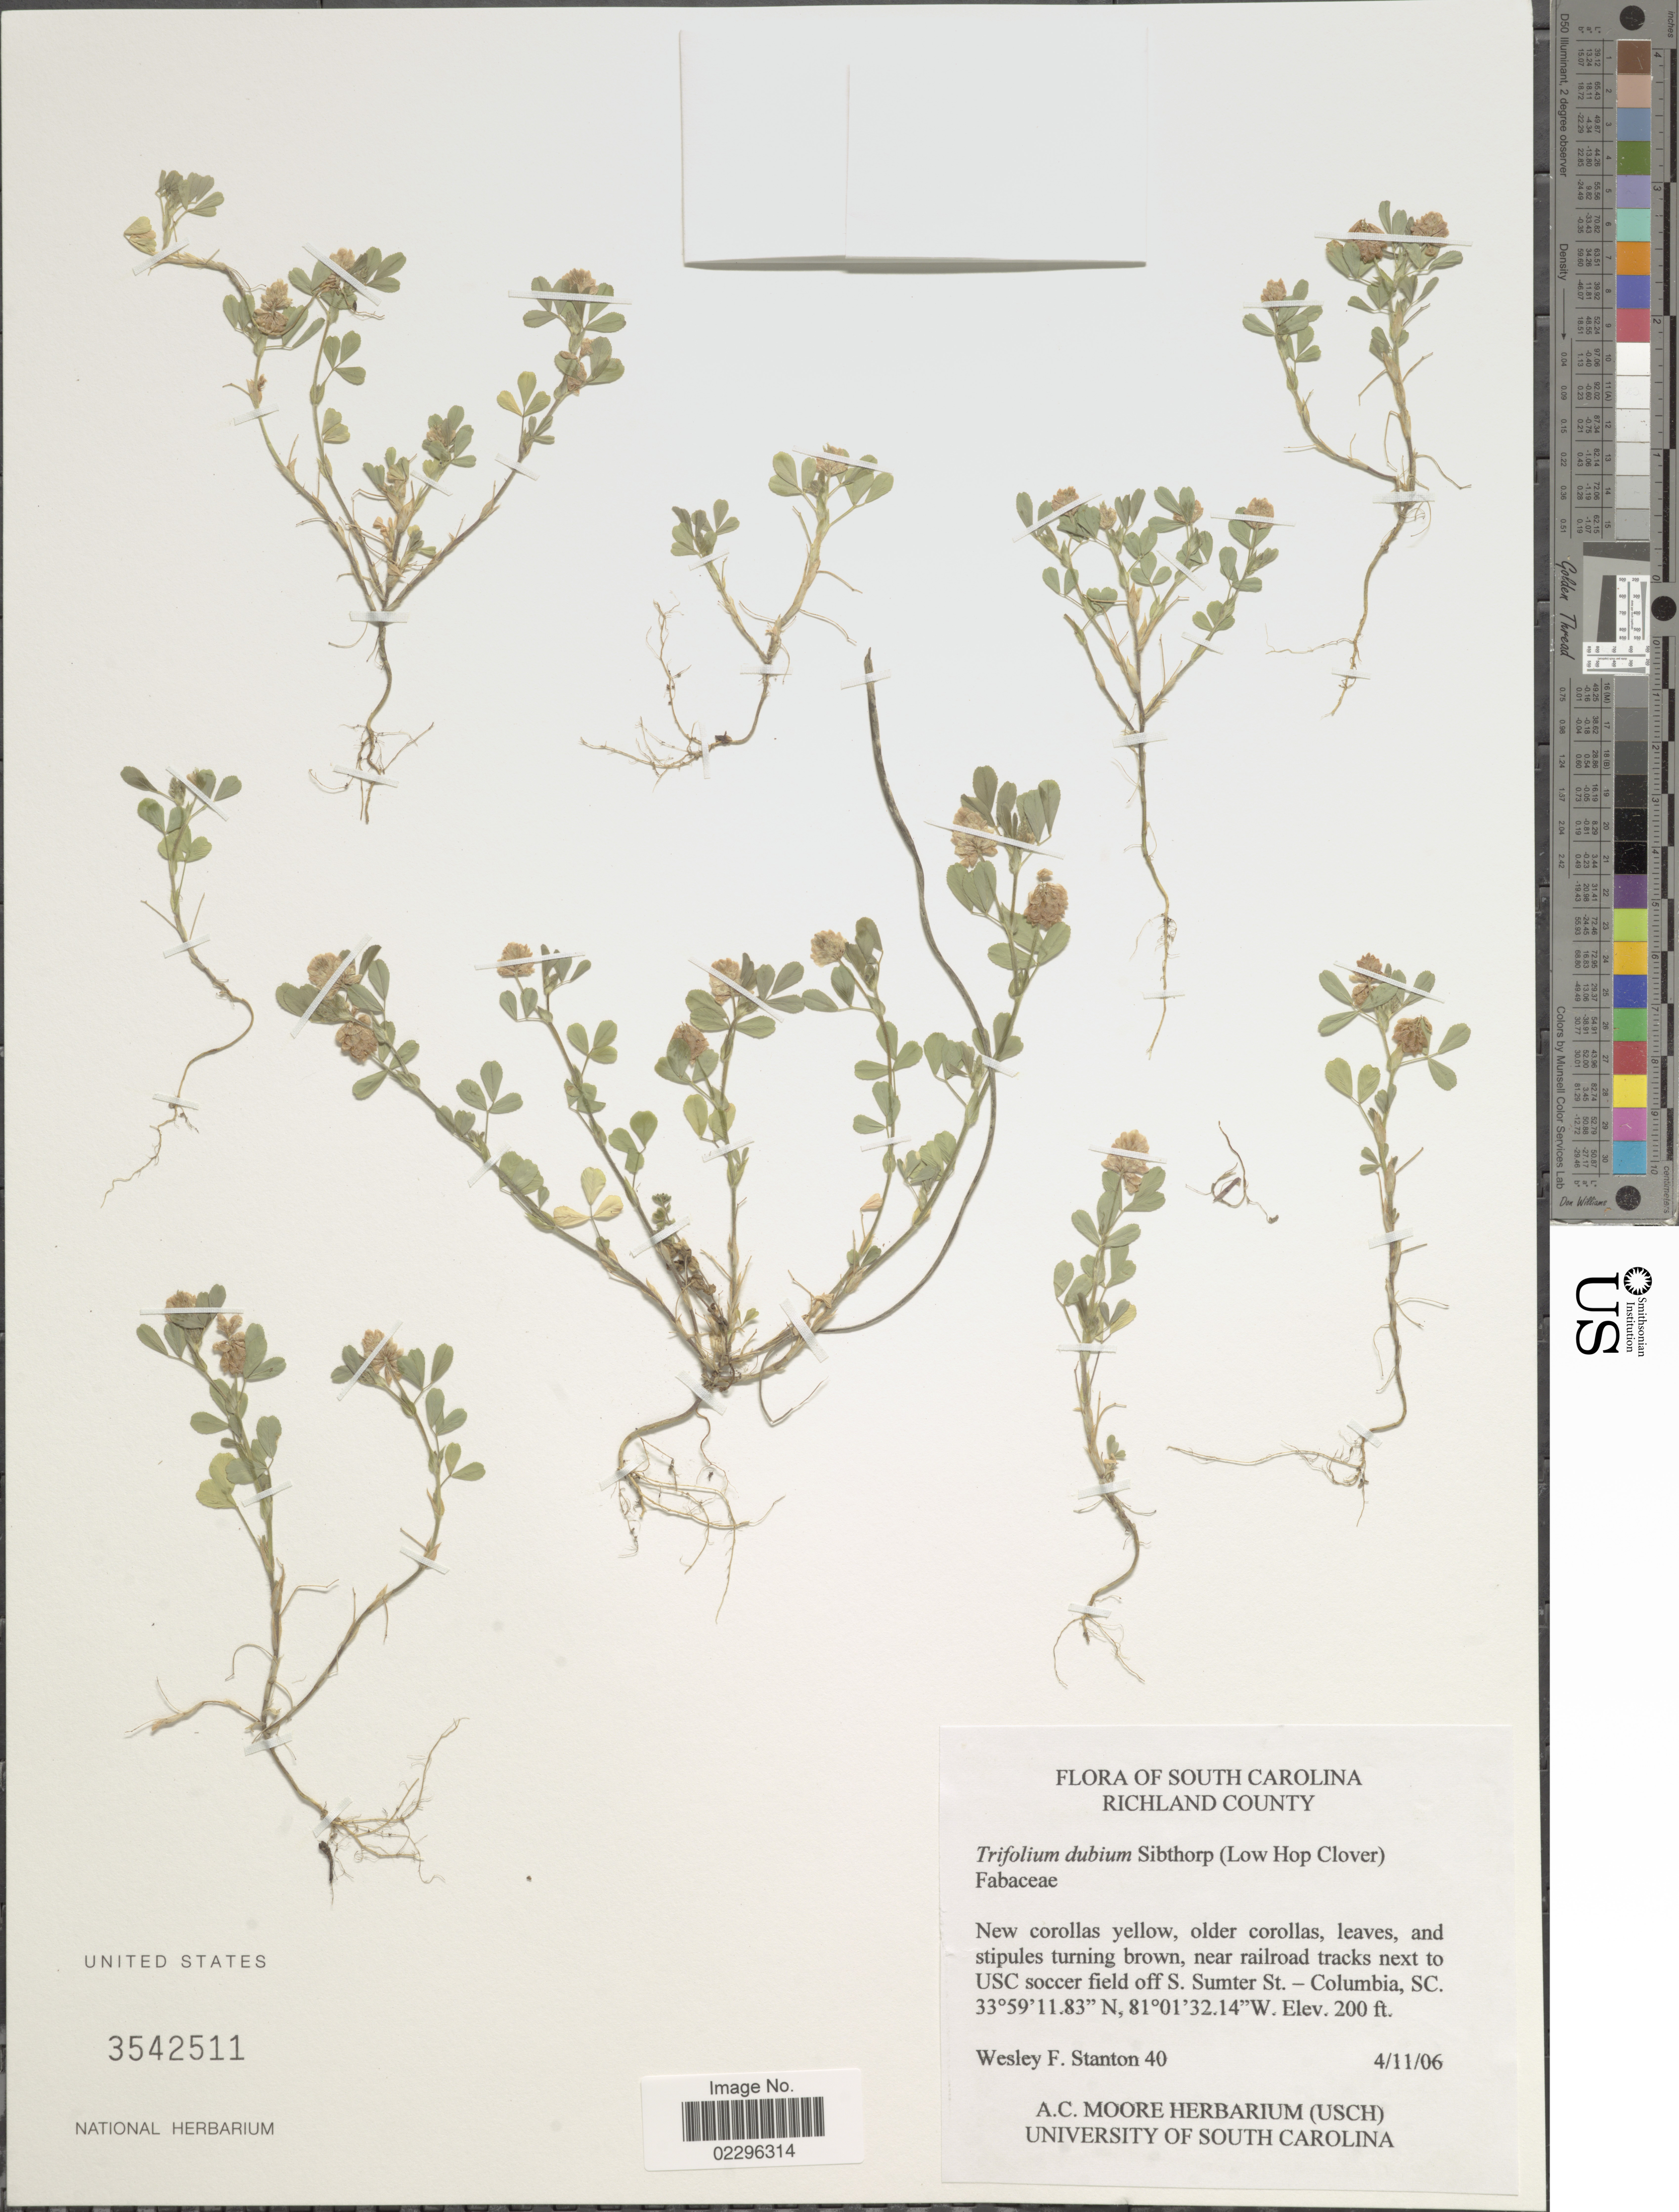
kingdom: Plantae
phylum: Tracheophyta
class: Magnoliopsida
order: Fabales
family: Fabaceae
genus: Trifolium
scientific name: Trifolium dubium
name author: Sibth.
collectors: W. Stanton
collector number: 40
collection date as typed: Transcribed d/m/y: 11/4/6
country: United States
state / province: South Carolina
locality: Richland County. near railroad tracks next to USC soccer field off S. Sumter St. - Columbia, SC.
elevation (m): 61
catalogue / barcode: US 3542511